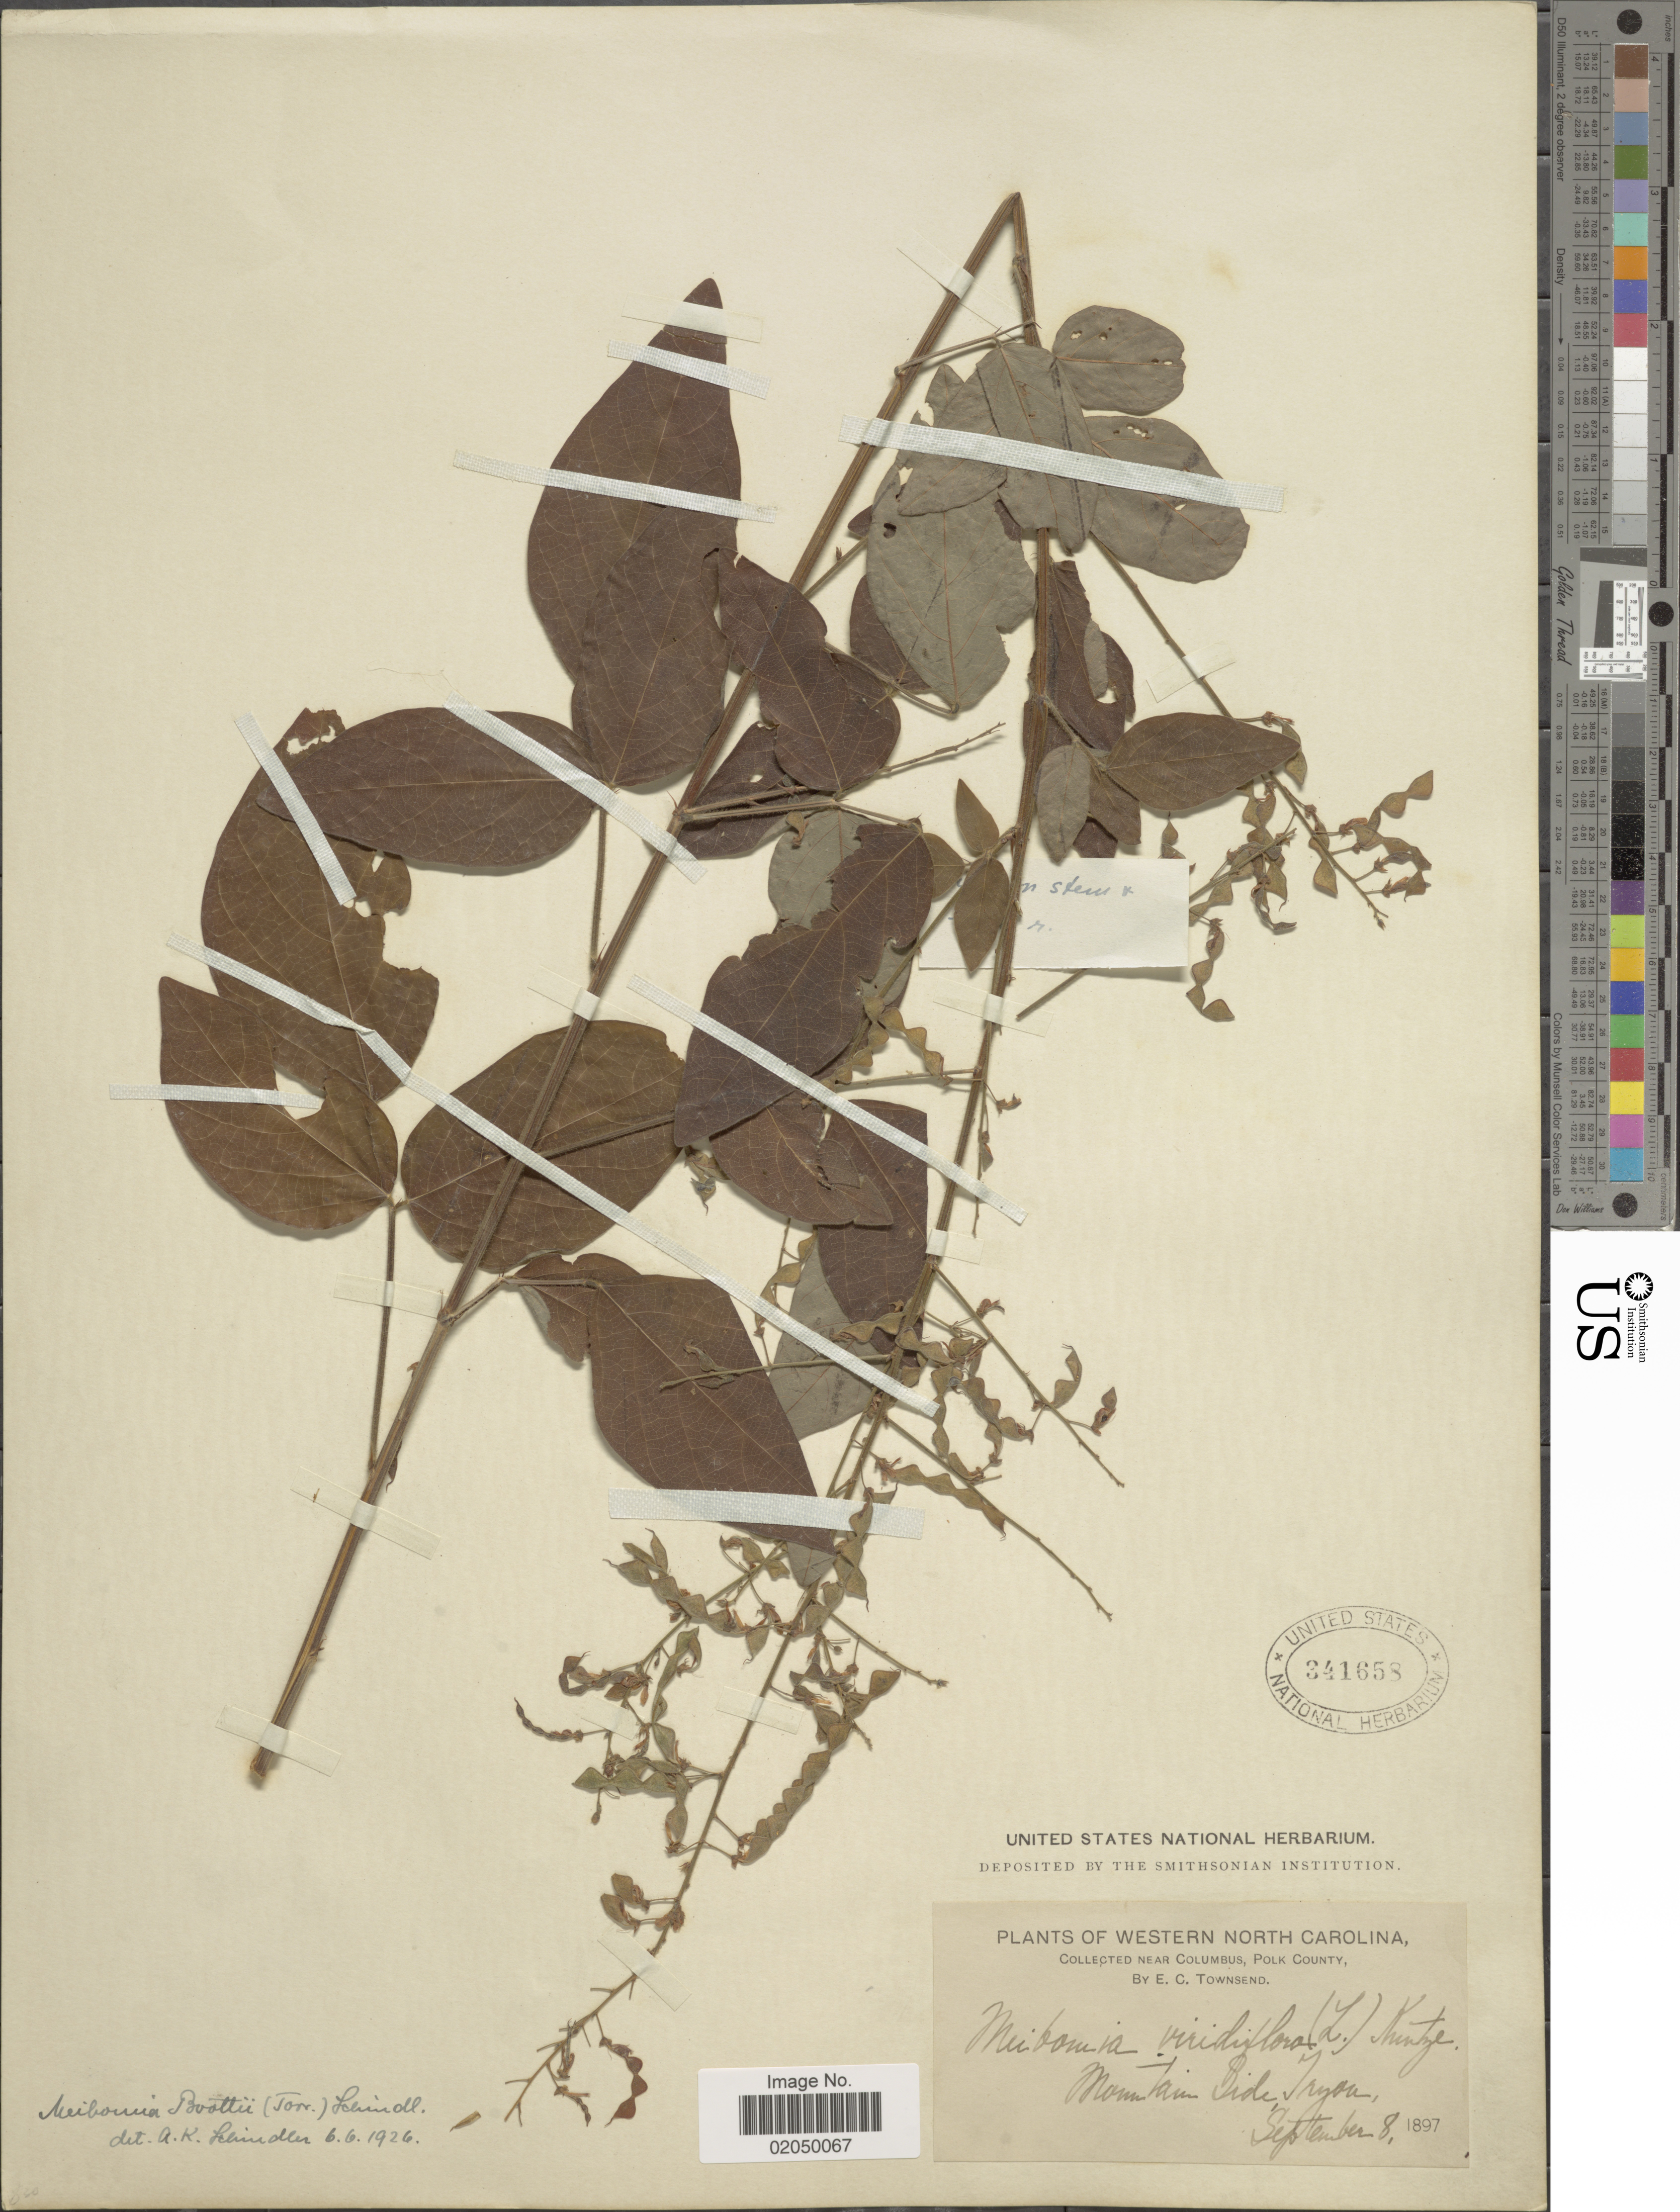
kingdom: Plantae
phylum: Tracheophyta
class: Magnoliopsida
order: Fabales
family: Fabaceae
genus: Desmodium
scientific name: Desmodium boottii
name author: S. Watson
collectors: E. C. Townsend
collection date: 1897-09-08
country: United States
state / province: North Carolina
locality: Western North Carolina near Columbus, Polk County. Mountain Side, Tryon.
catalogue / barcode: US 341658